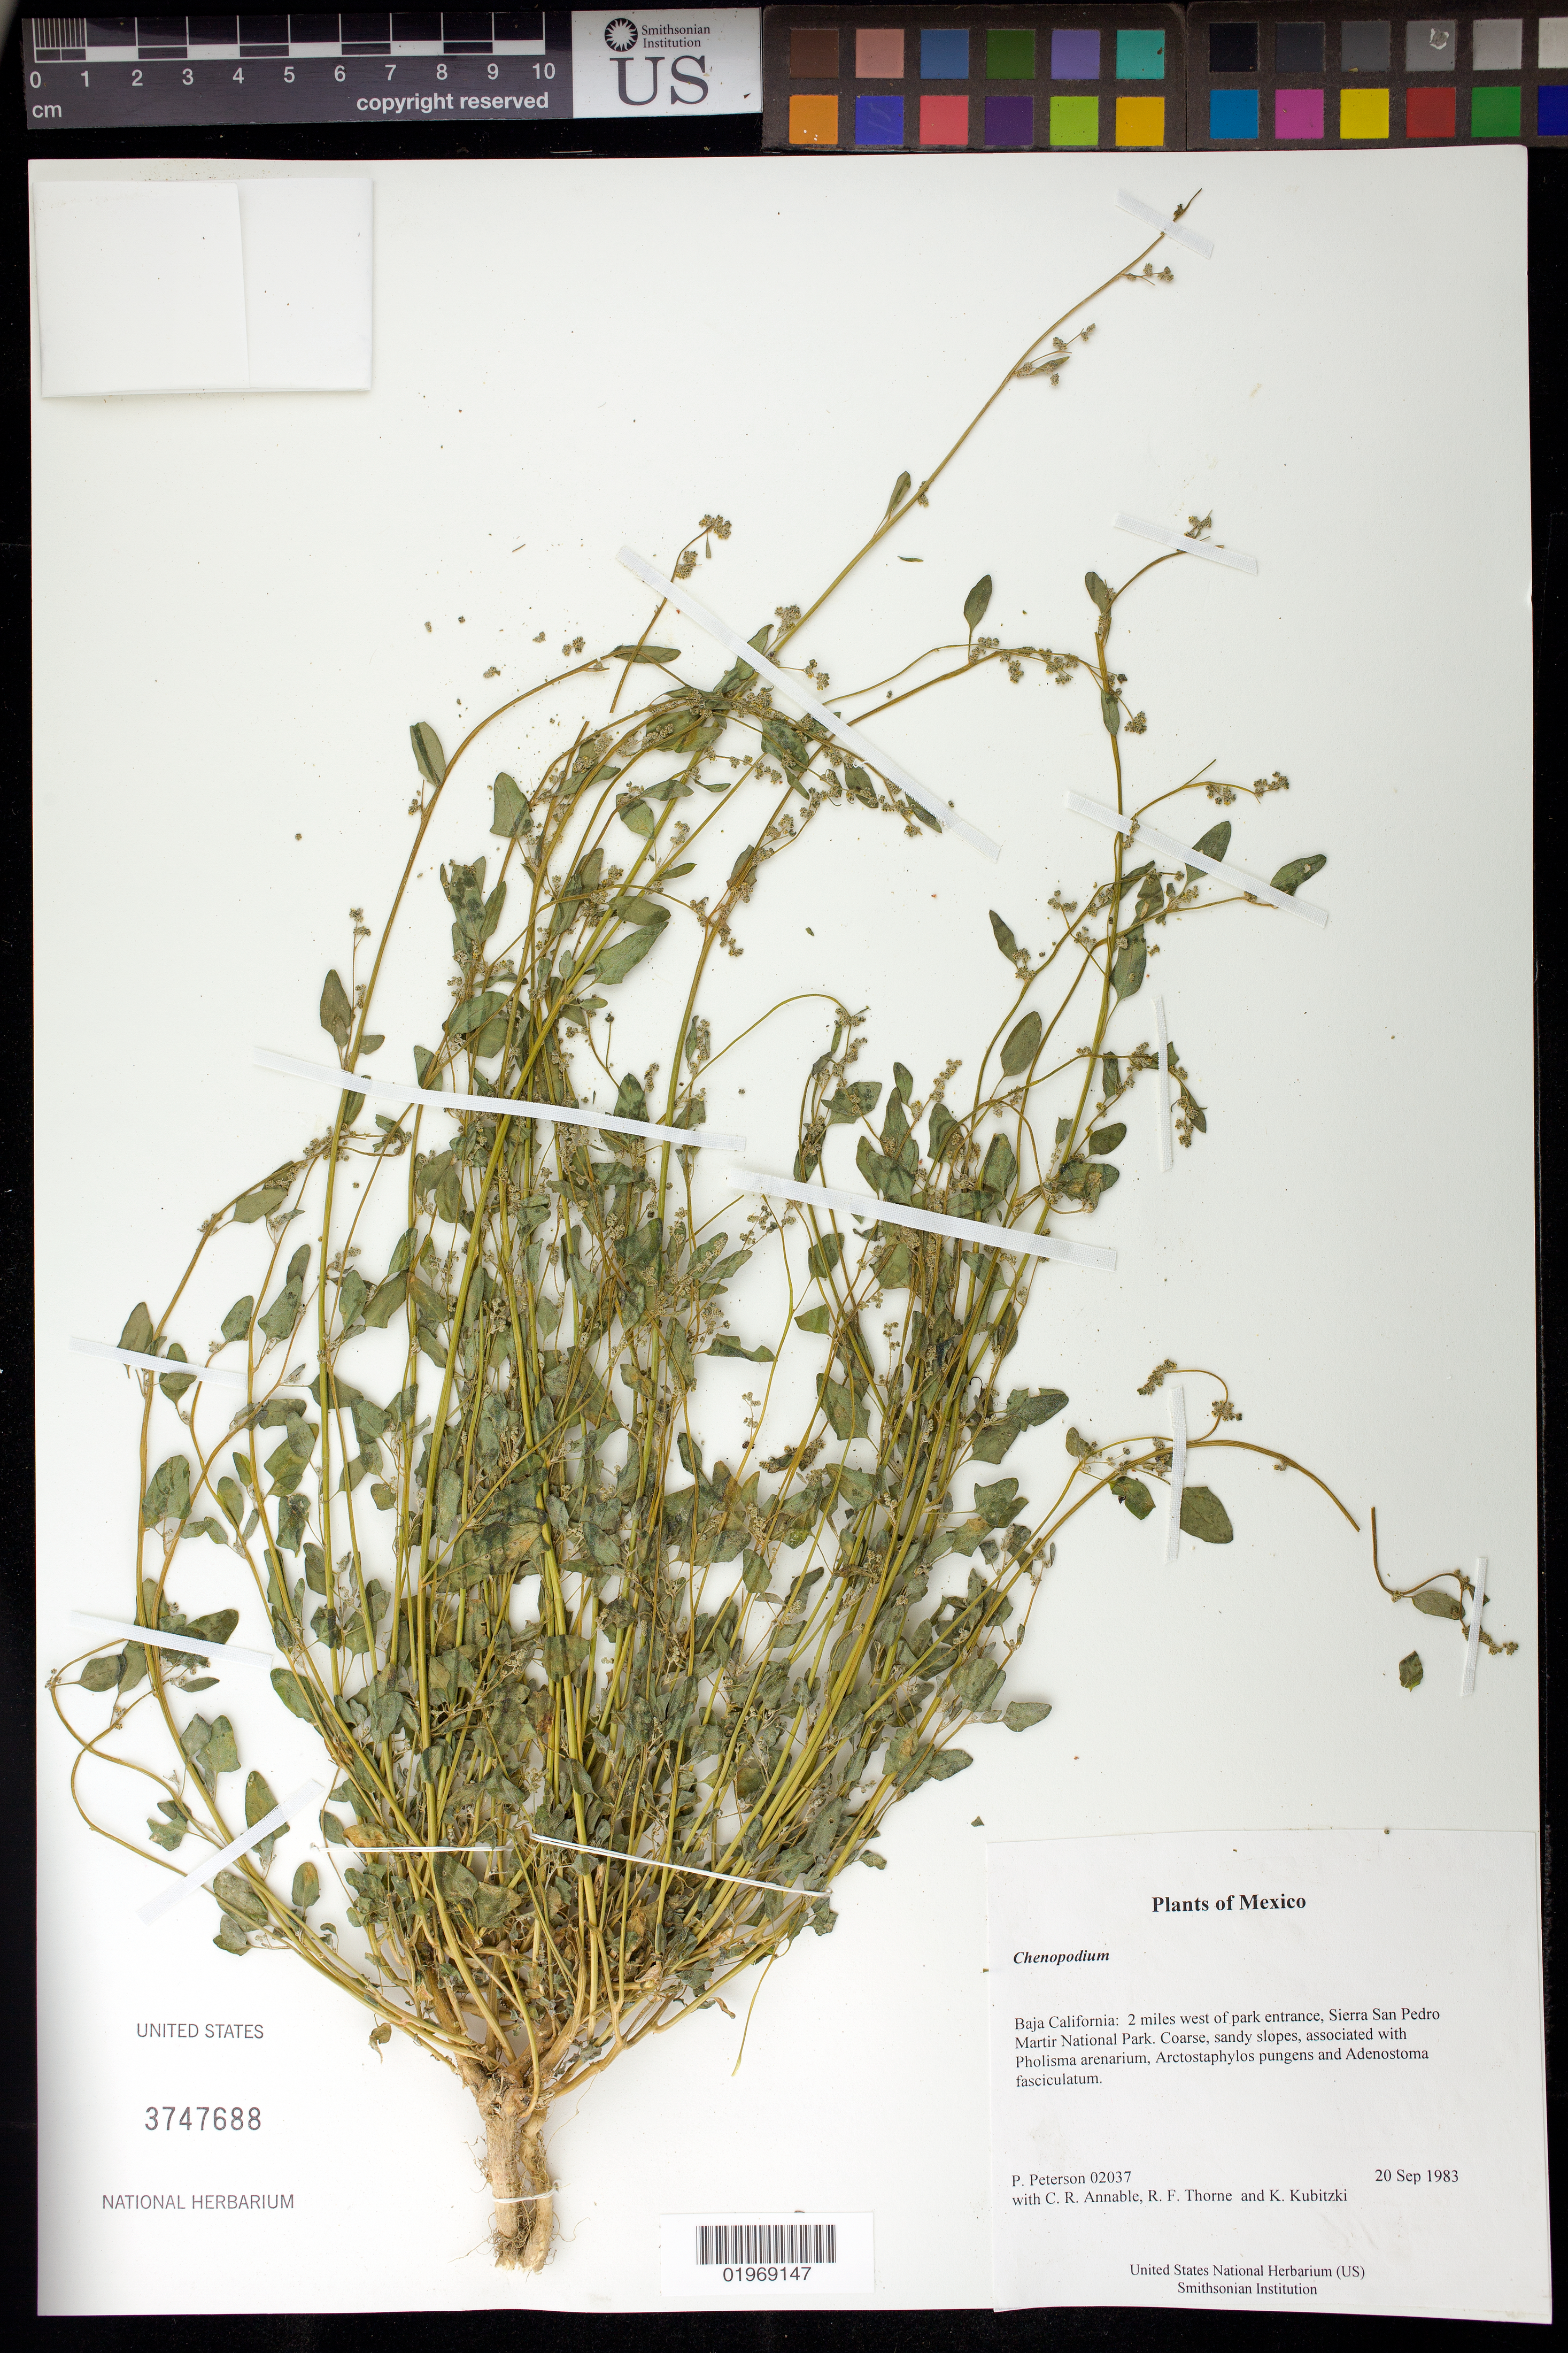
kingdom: Plantae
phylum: Tracheophyta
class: Magnoliopsida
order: Caryophyllales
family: Amaranthaceae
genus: Chenopodium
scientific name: Chenopodium sp.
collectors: P. M. Peterson, C. R. Annable, R. F. Thorne & K. Kubitzki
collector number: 02037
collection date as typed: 20 Sep 1983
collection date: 1983-09-20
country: Mexico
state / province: Baja California Norte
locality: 2 miles west of park entrance, Sierra San Pedro Martir National Park.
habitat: Coarse, sandy slopes, associated with Pholisma arenarium, Arctostaphylos pungens and Adenostoma fasciculatum.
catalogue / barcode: US 3747688